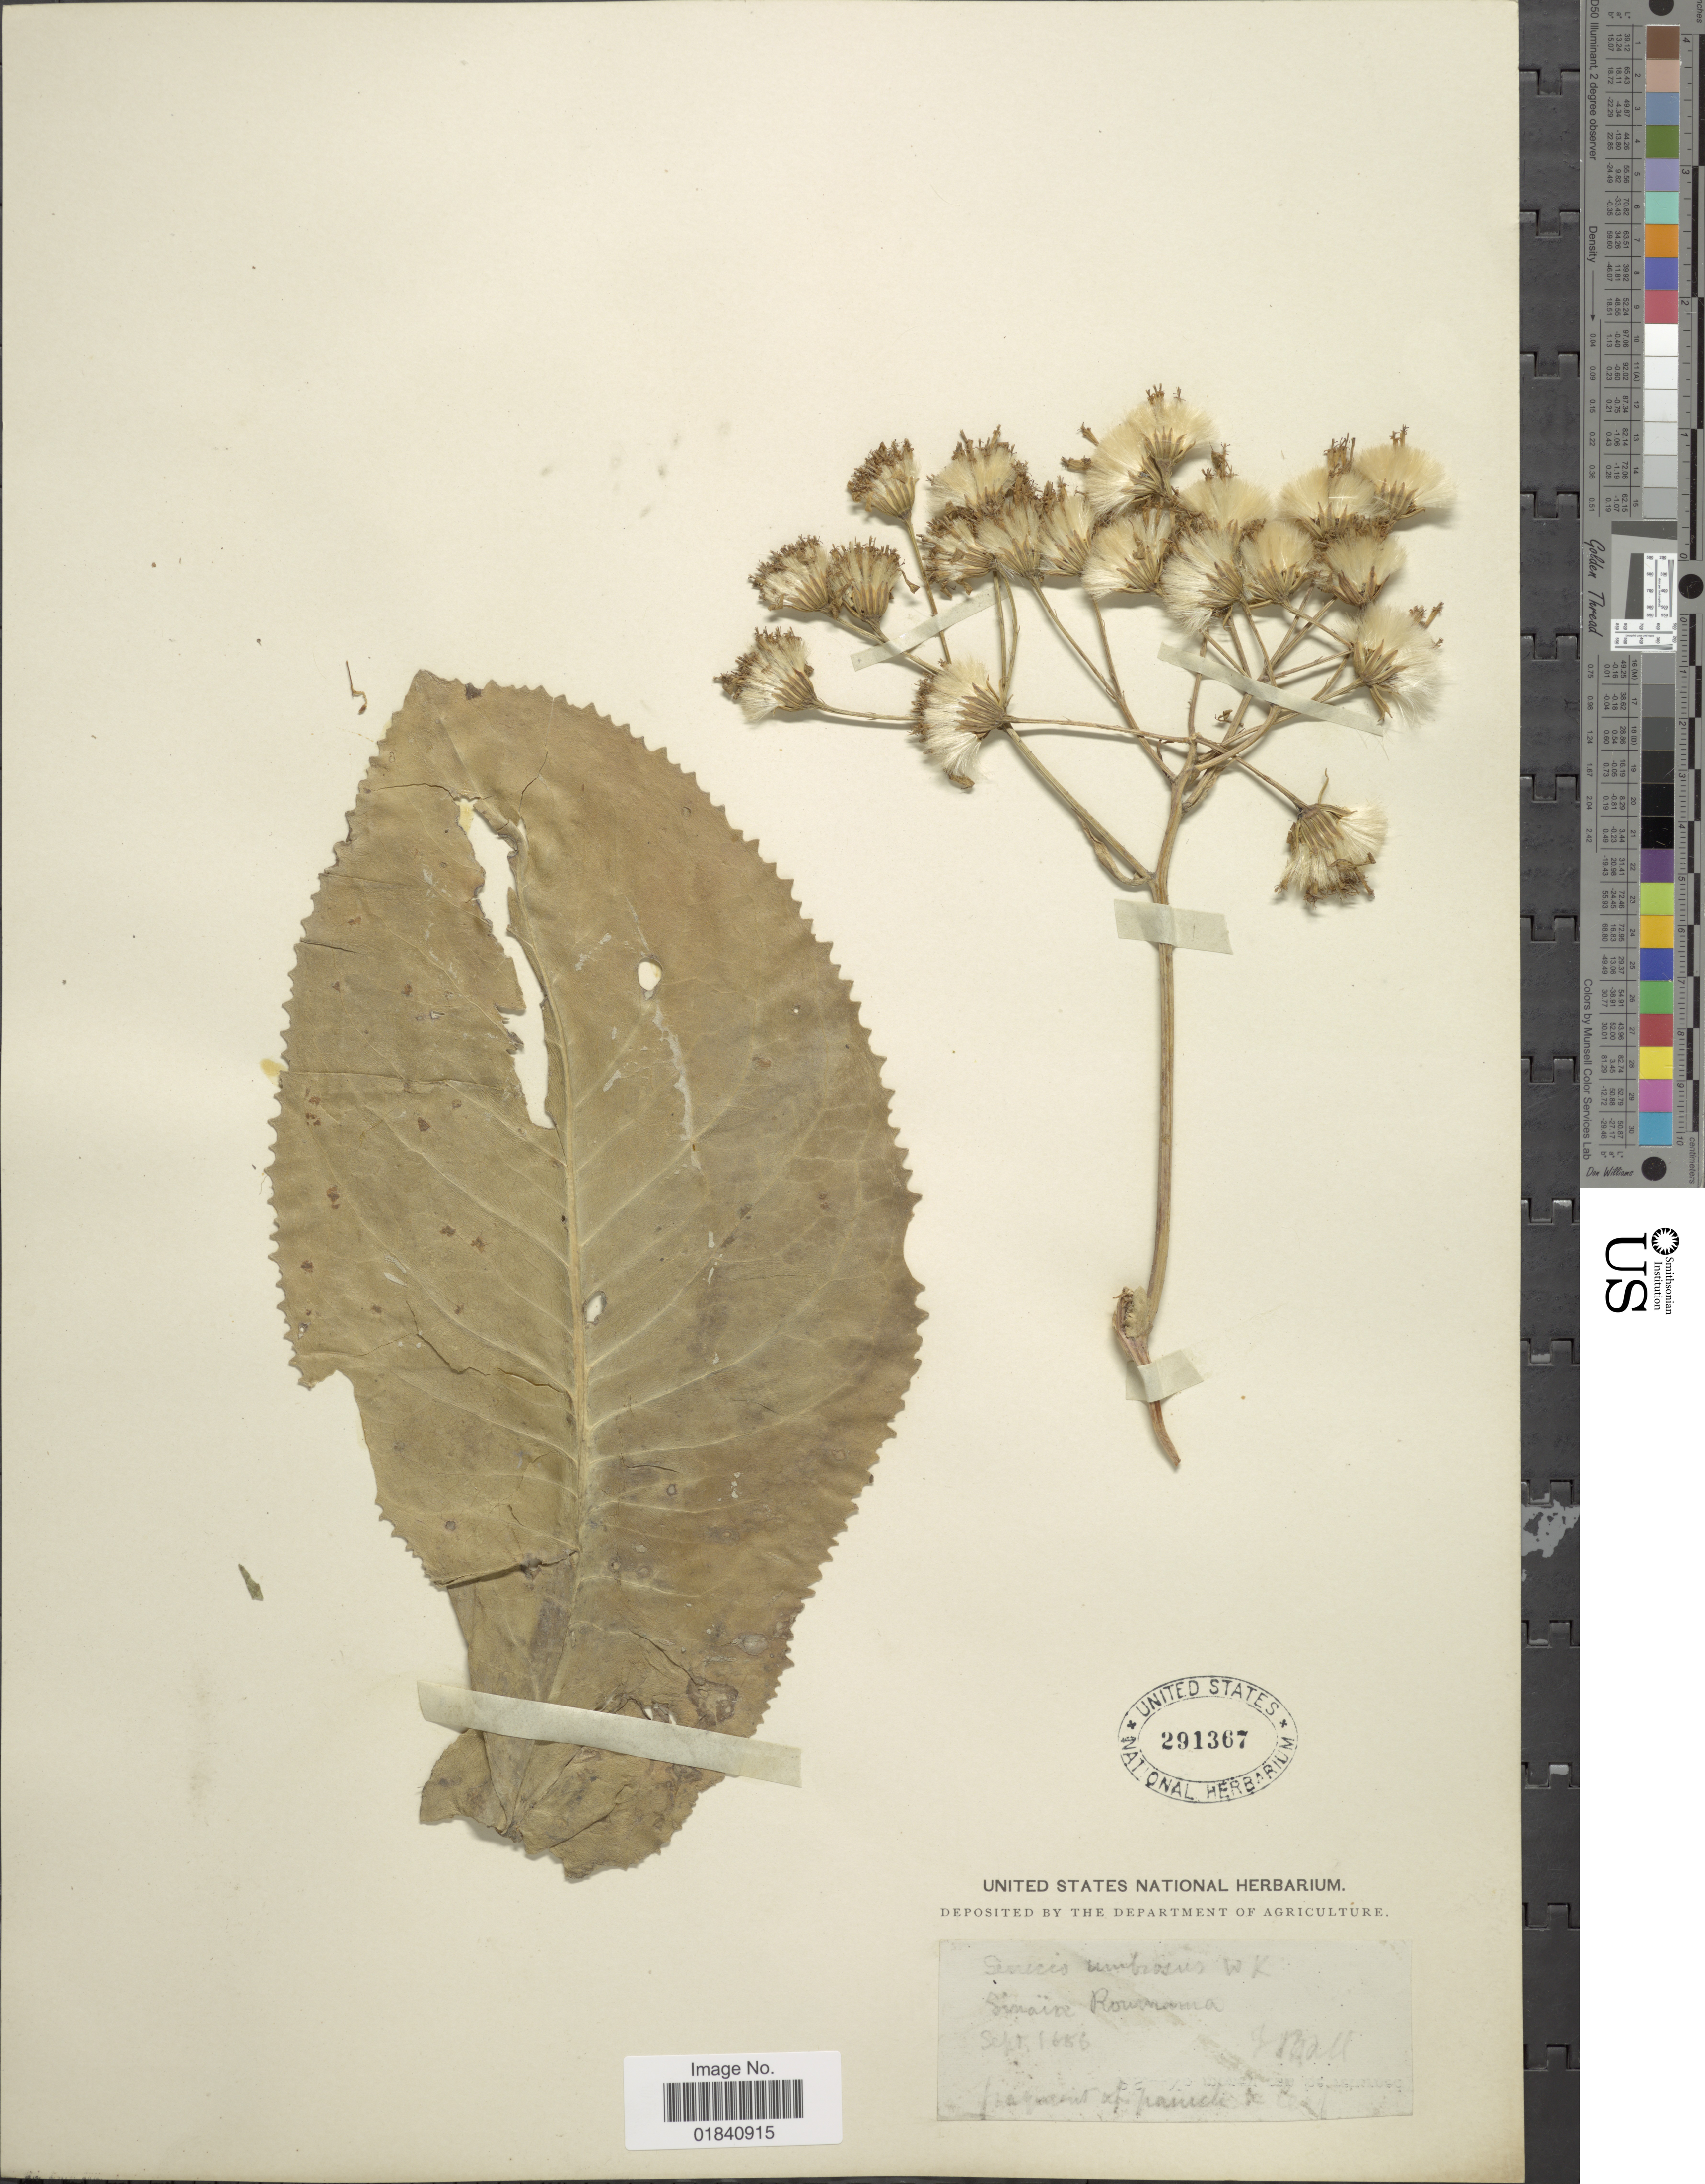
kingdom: Plantae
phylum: Tracheophyta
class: Magnoliopsida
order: Asterales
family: Asteraceae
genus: Senecio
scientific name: Senecio umbrosus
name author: Bess.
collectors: J. Ball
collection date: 1886-09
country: Romania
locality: Sinaia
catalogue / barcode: US 291367